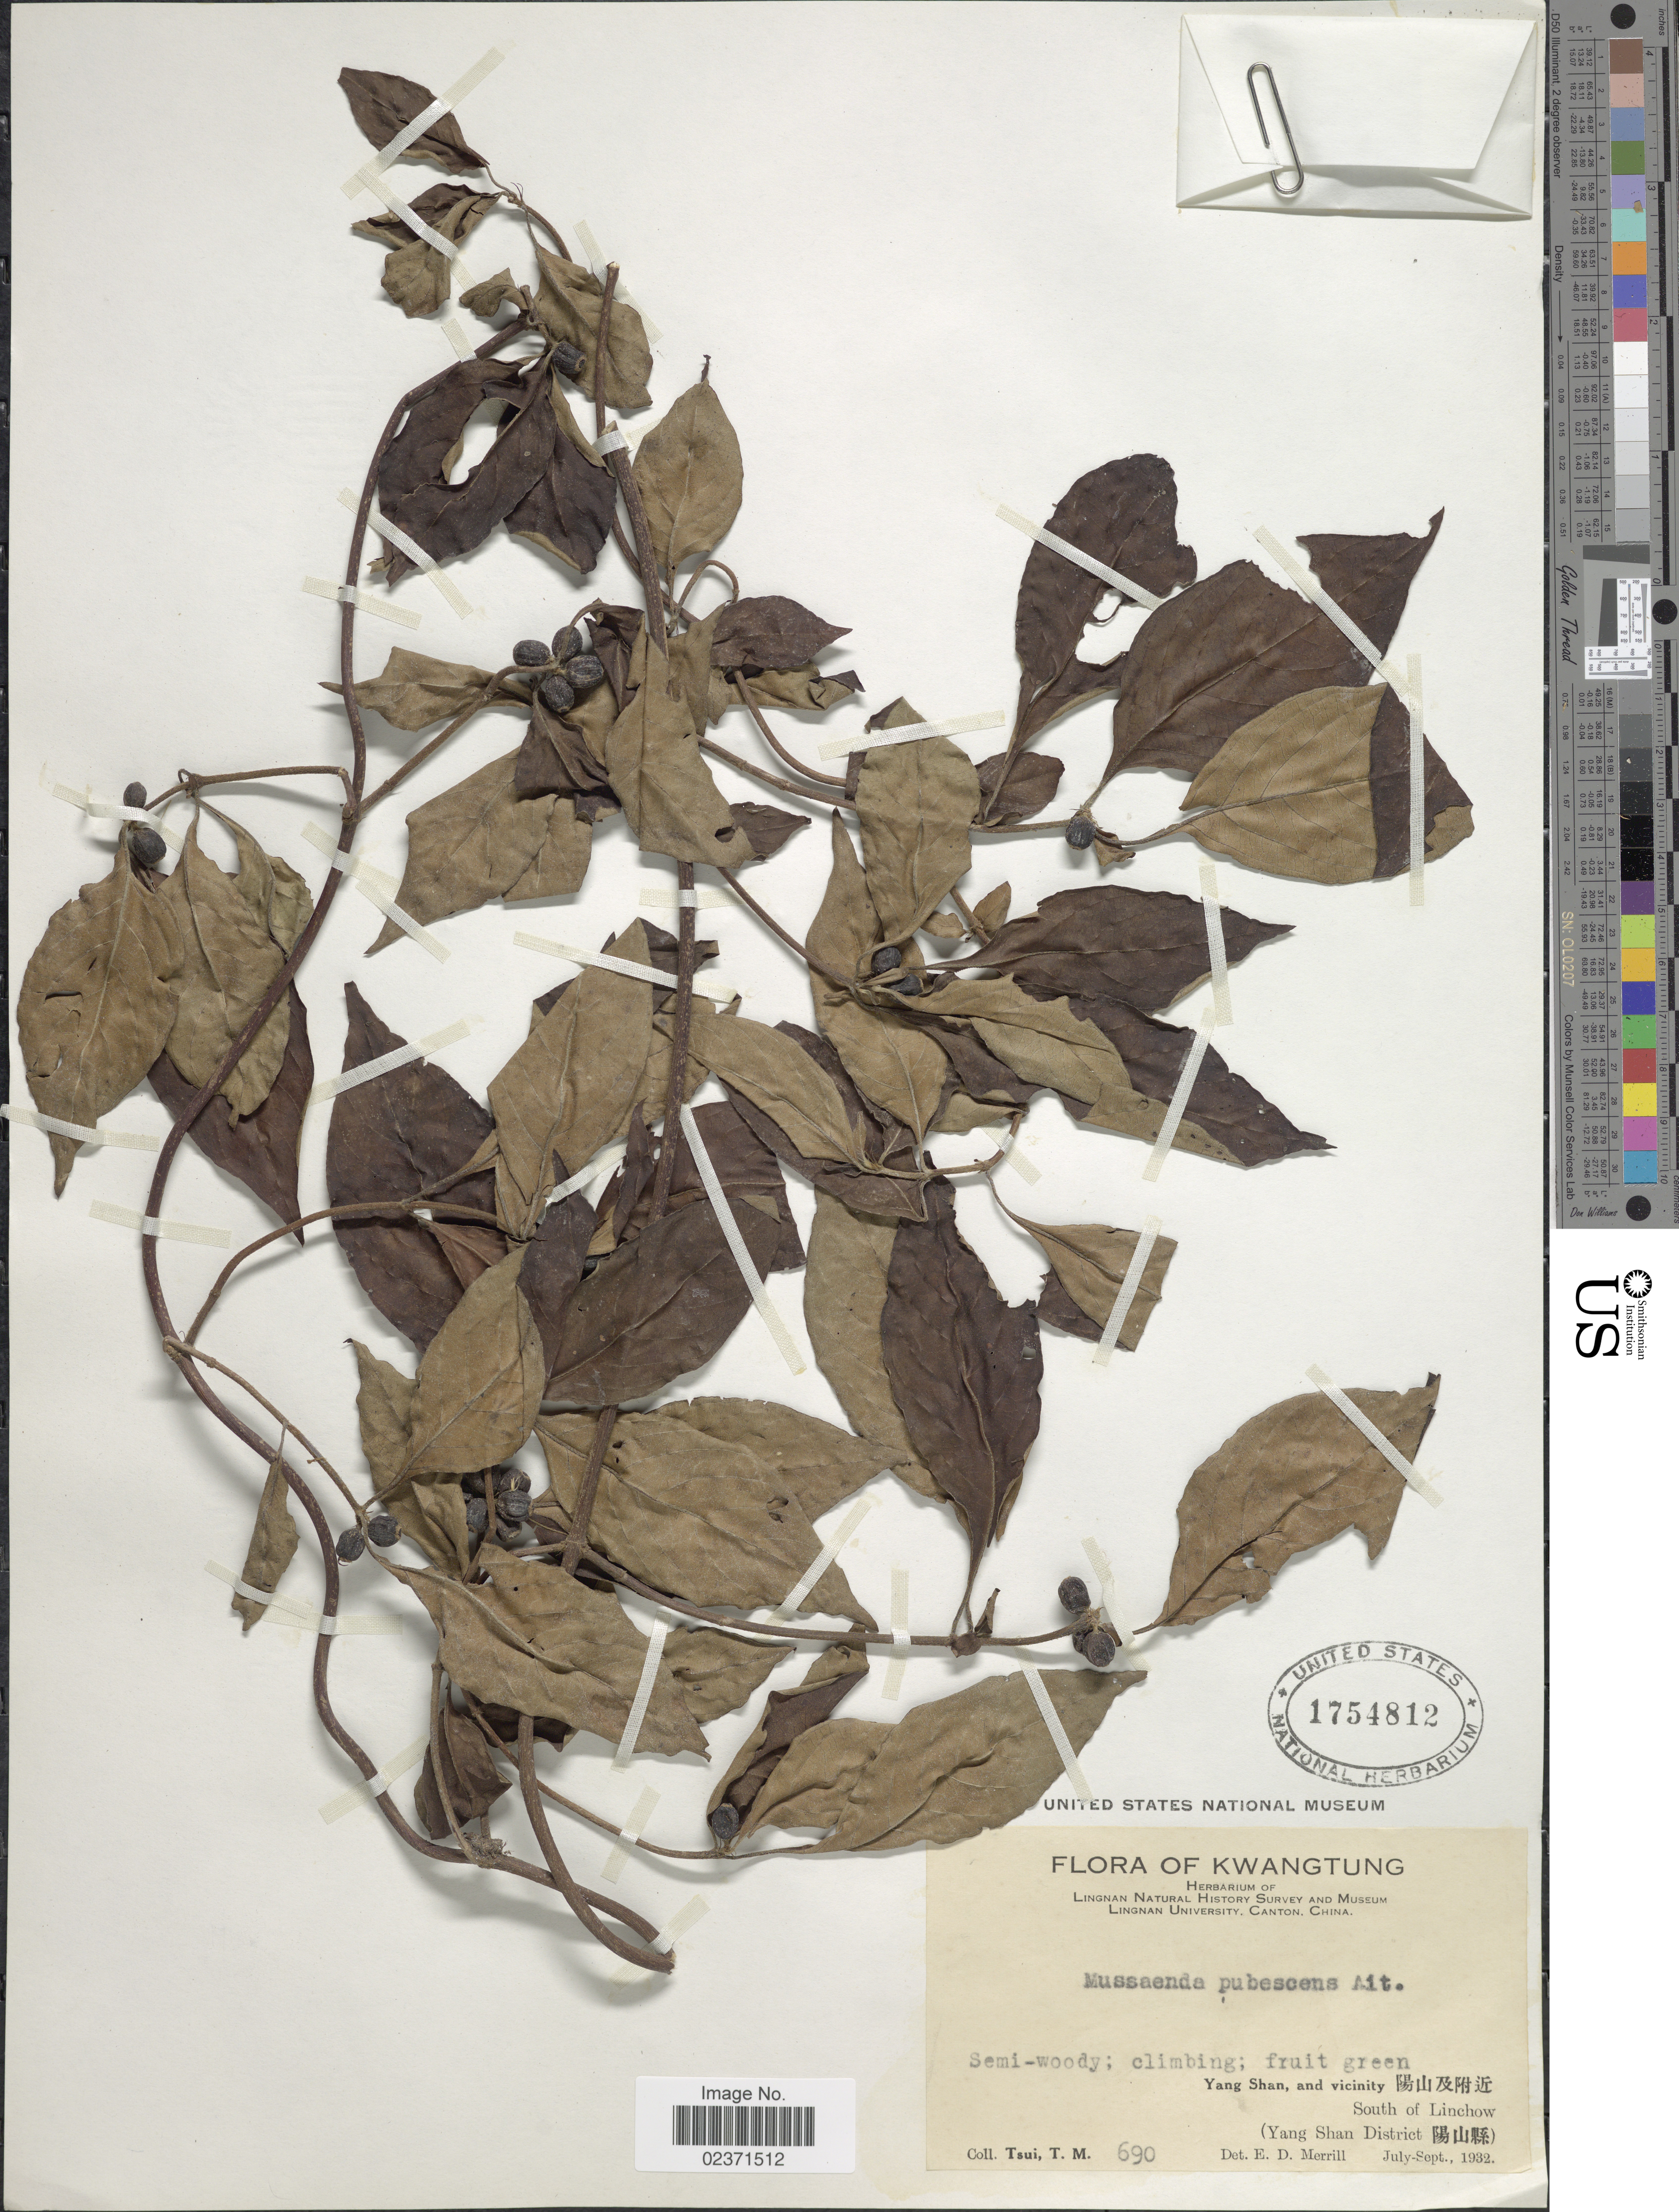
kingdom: Plantae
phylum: Tracheophyta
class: Magnoliopsida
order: Gentianales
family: Rubiaceae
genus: Mussaenda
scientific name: Mussaenda pubescens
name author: W.T. Aiton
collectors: T. Tsui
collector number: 690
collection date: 1932-07/1932-09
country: China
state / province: Guangdong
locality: Kwangtung. Yang Shan, and vicinity South of Linchow (Yang Shan District)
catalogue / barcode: US 1754812